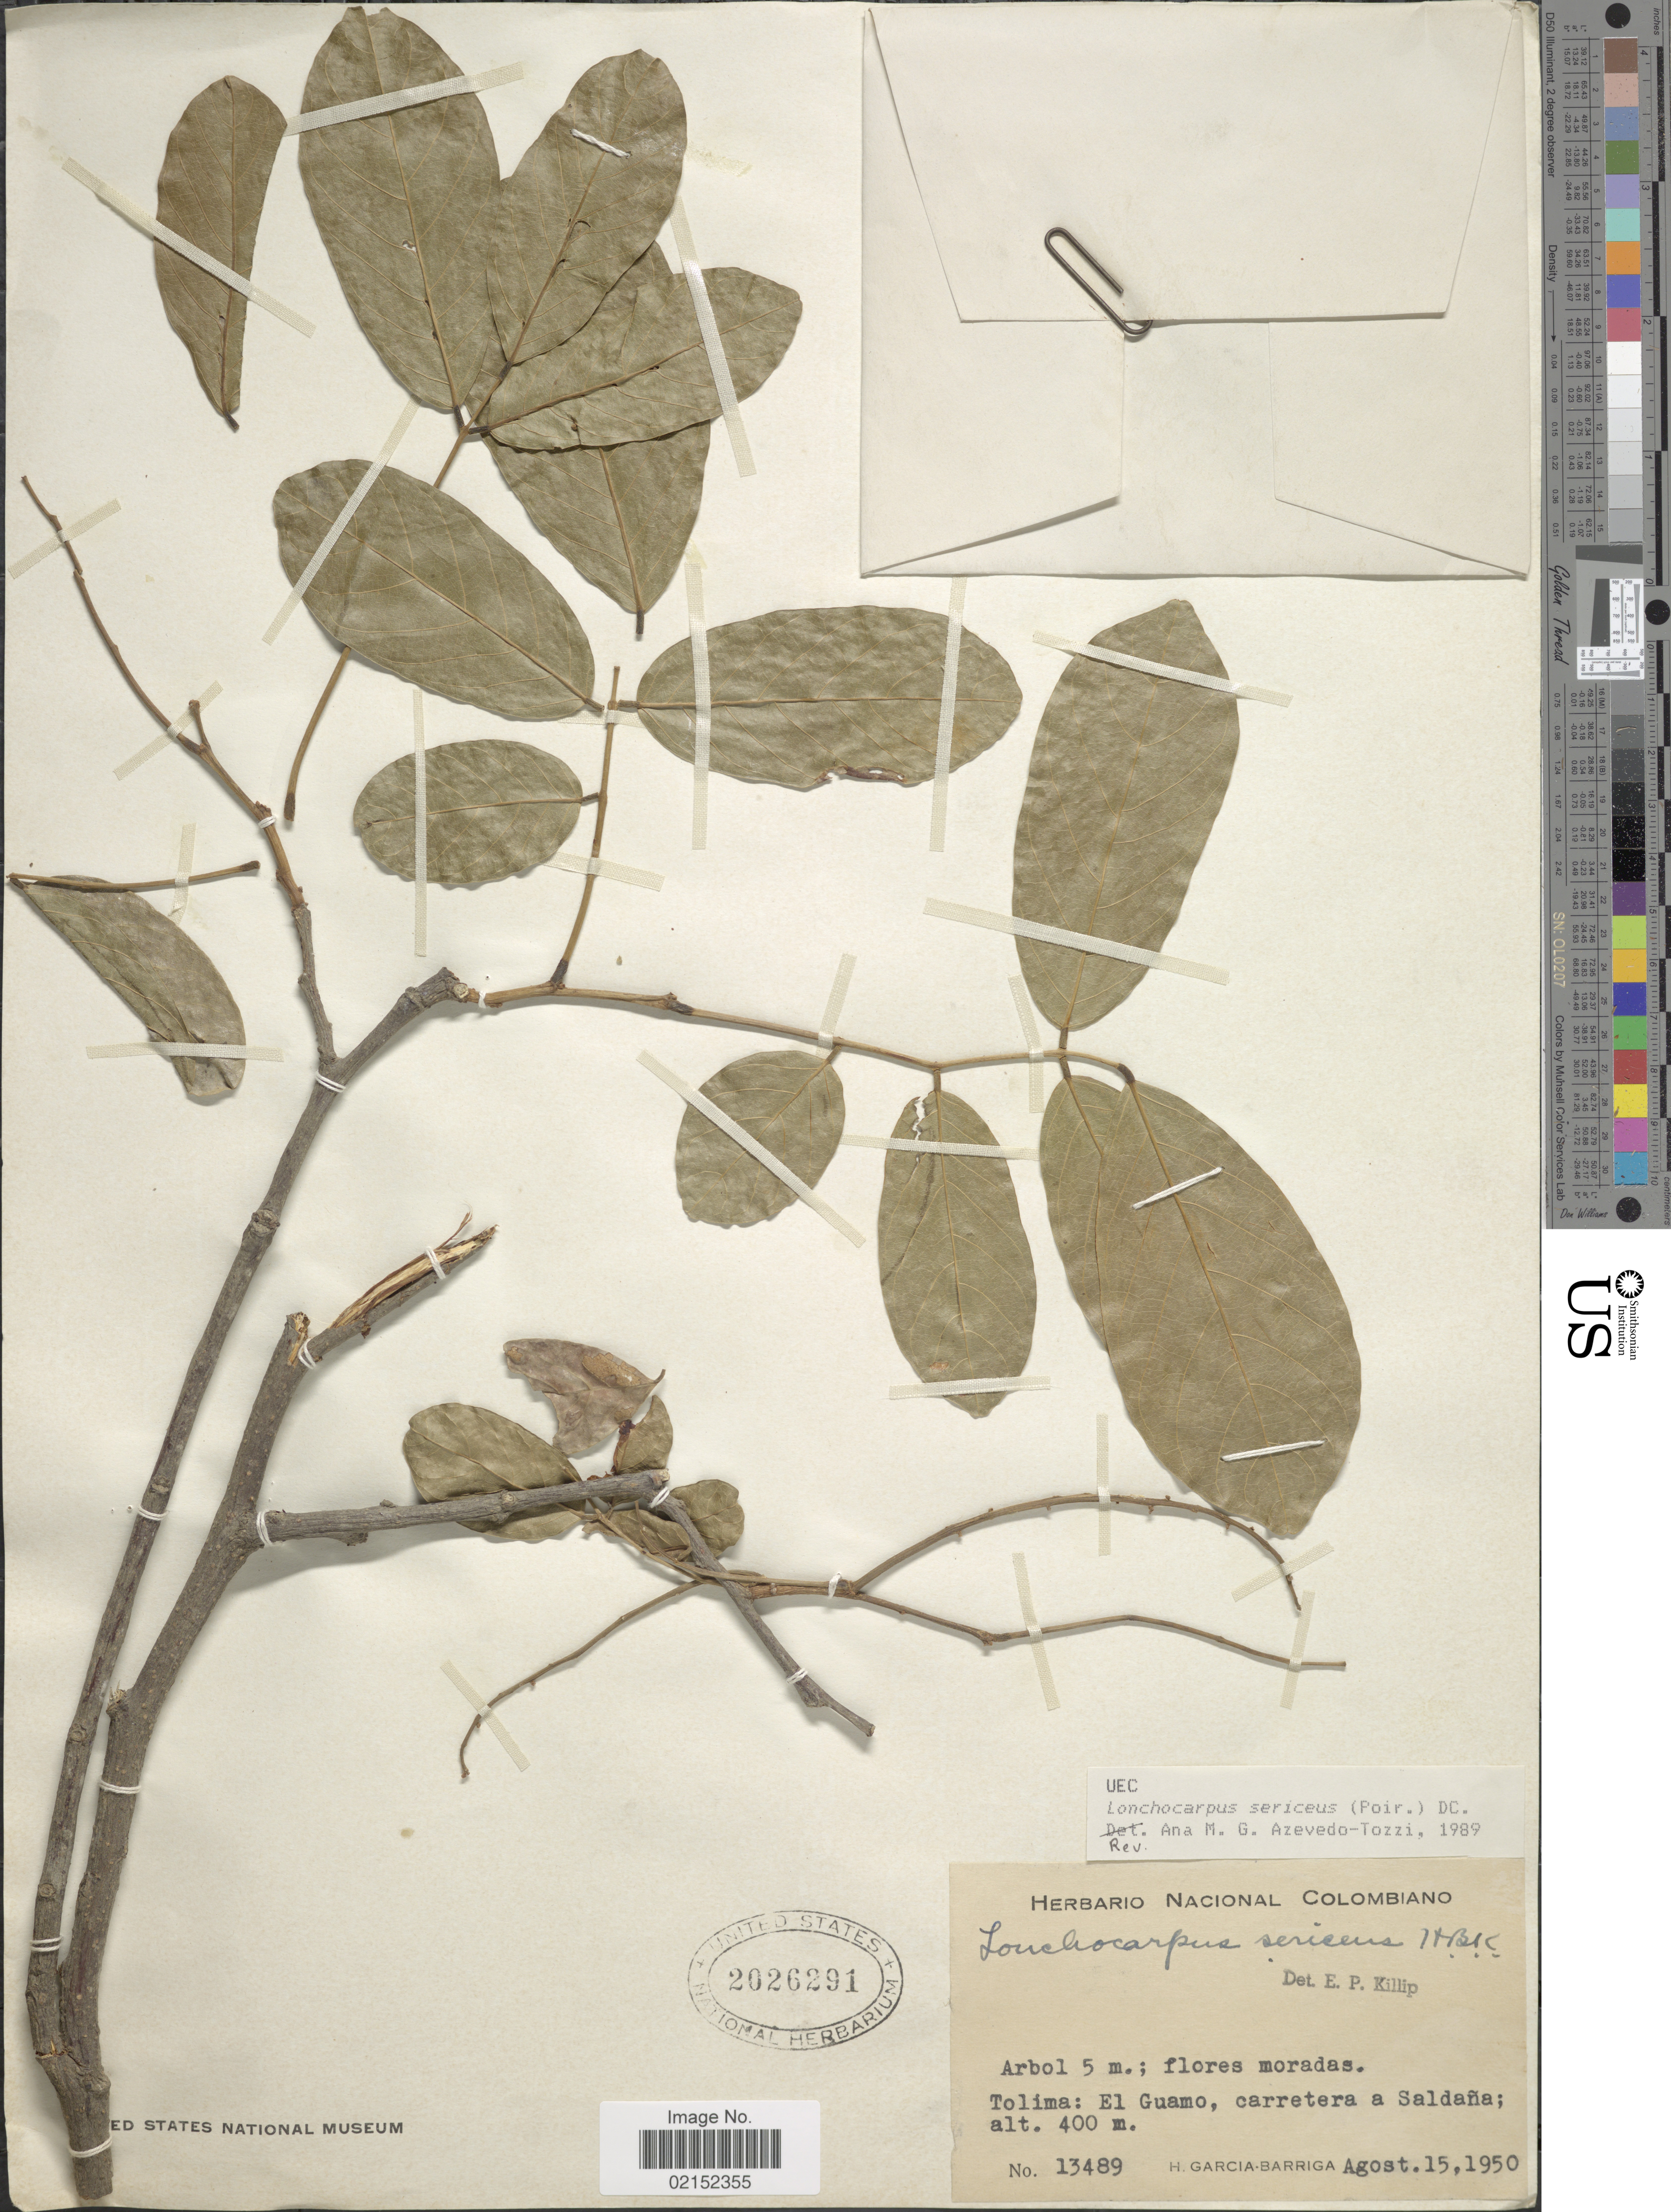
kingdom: Plantae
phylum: Tracheophyta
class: Magnoliopsida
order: Fabales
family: Fabaceae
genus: Lonchocarpus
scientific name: Lonchocarpus sericeus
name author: (Poir.) Kunth ex DC.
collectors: H. García Barriga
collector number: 13489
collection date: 1950-08-15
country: Colombia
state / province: Tolima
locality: El Guamo, carretera a Saldana.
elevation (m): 400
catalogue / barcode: US 2026291